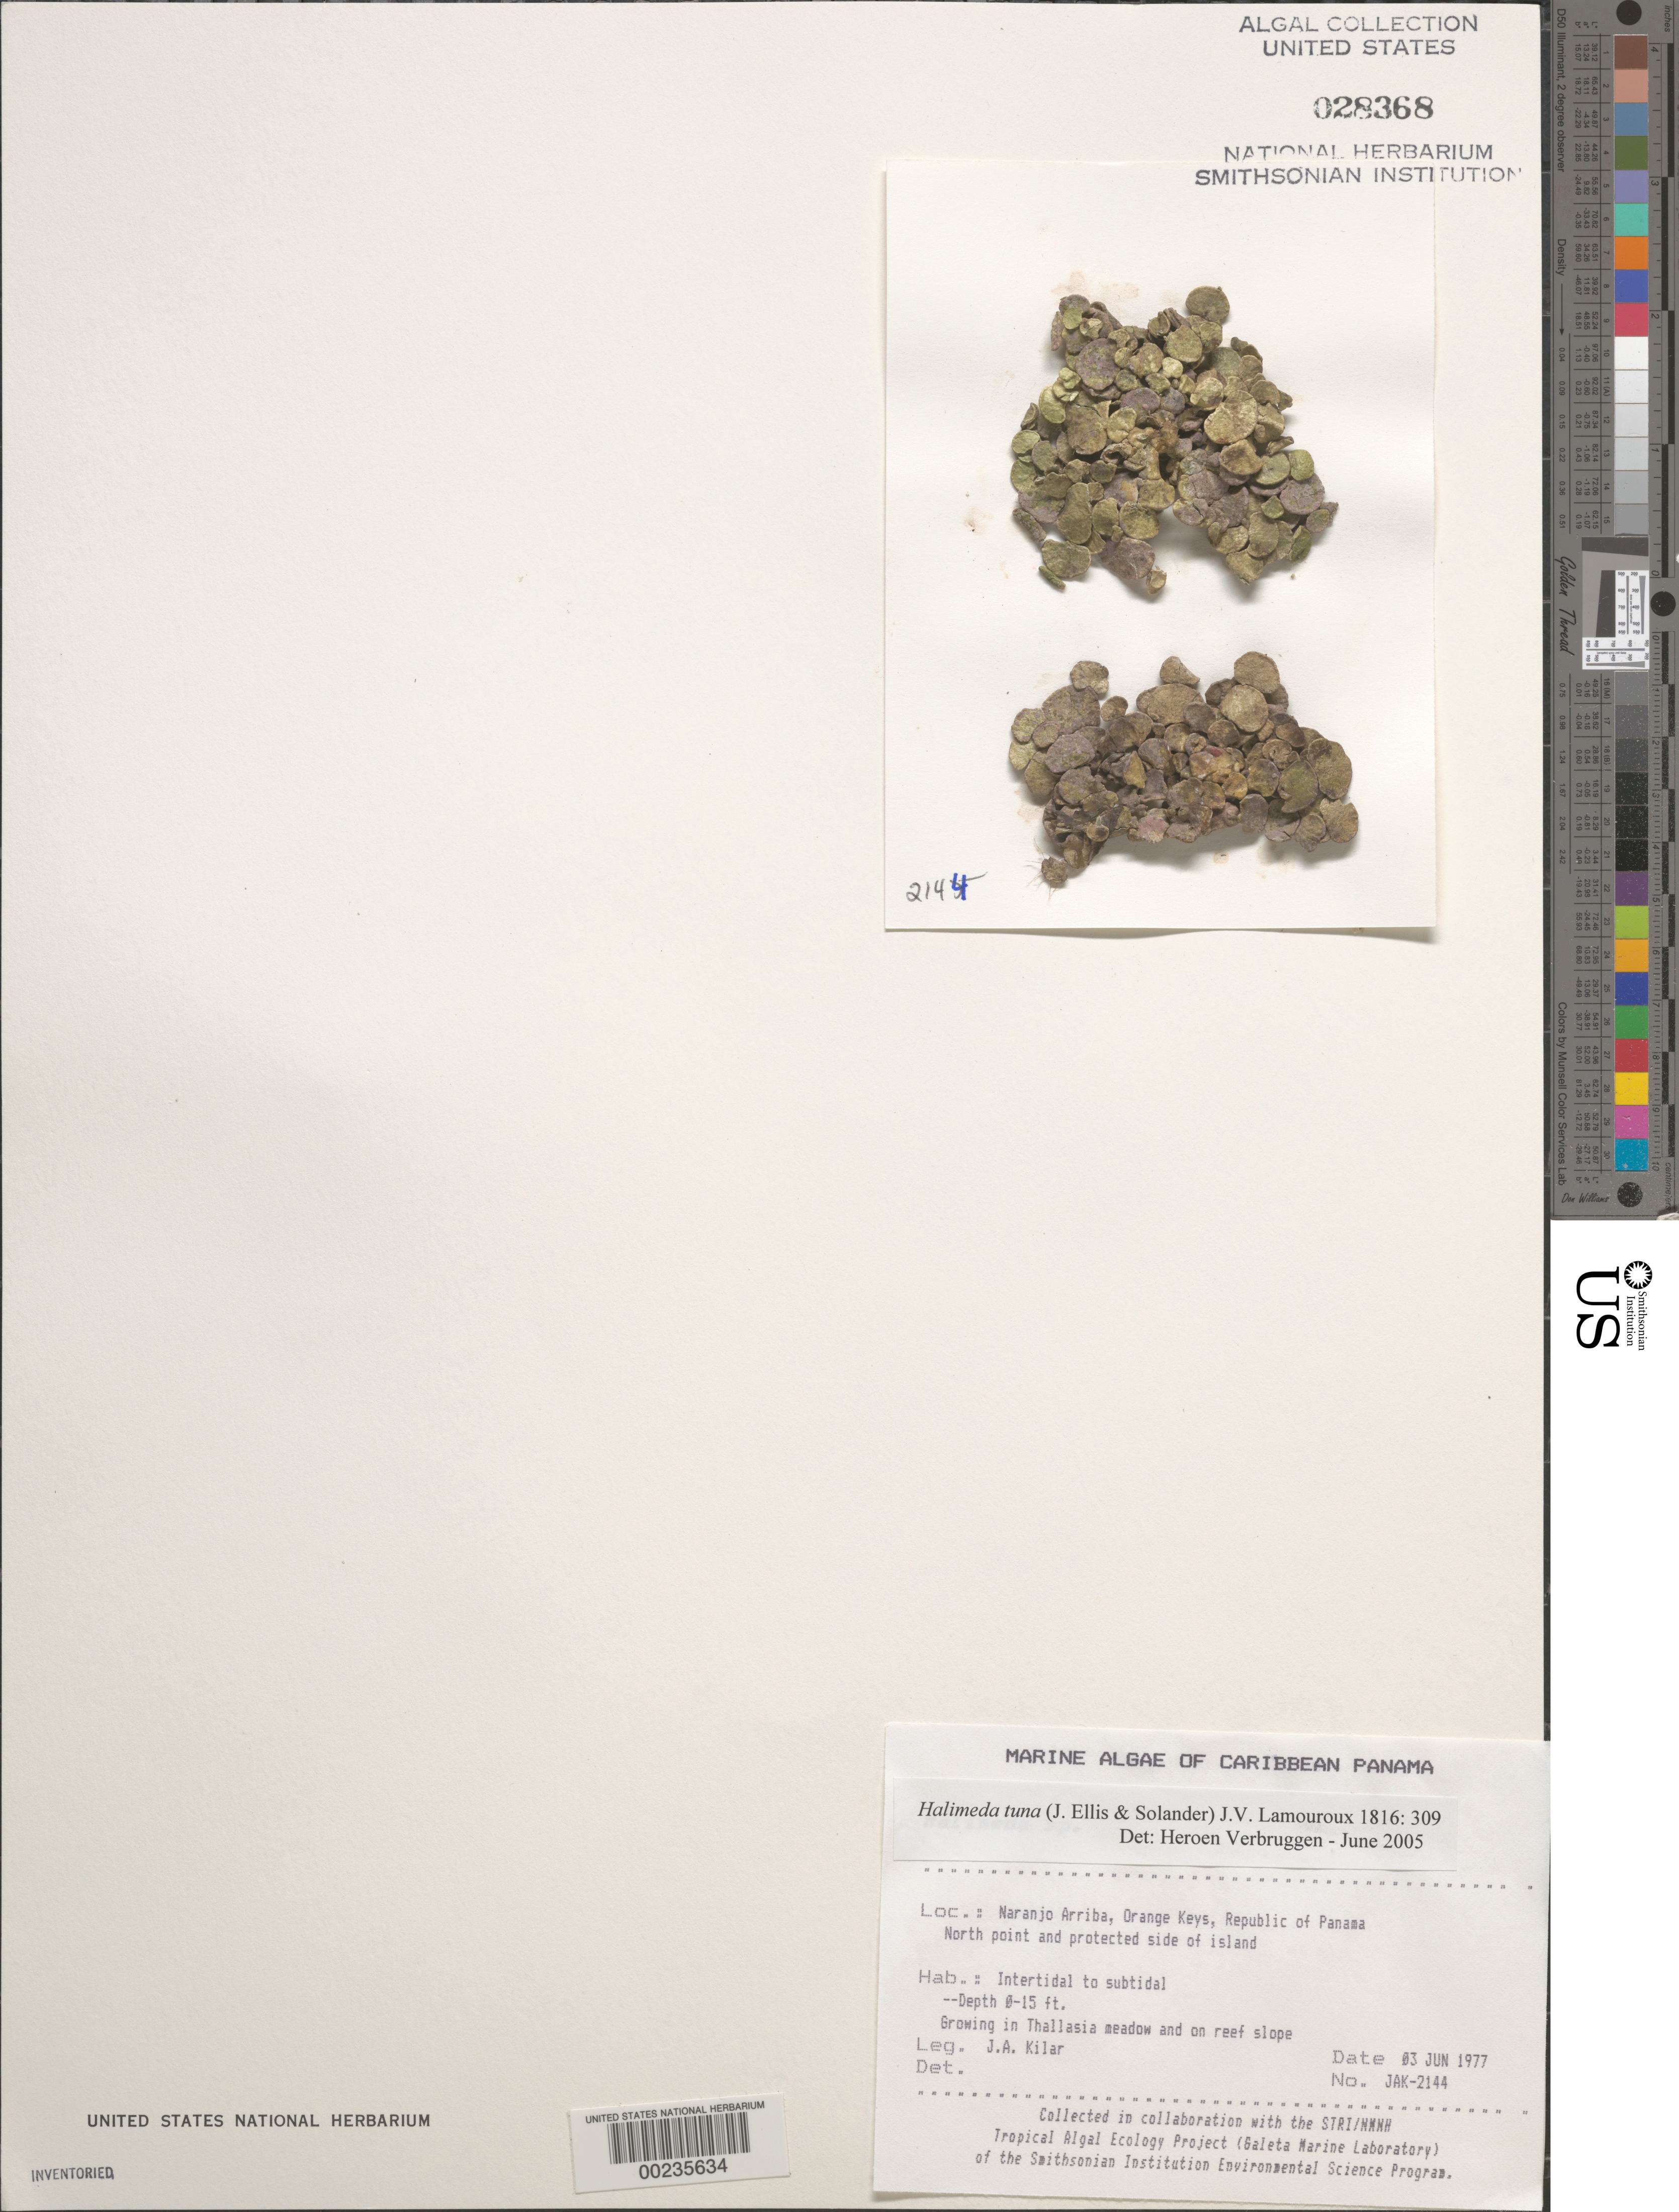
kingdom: Plantae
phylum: Chlorophyta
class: Ulvophyceae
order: Bryopsidales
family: Halimedaceae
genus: Halimeda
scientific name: Halimeda tuna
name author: (J. Ellis & Sol.) J.V.Lamouroux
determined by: Verbruggen, H.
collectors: J. A. Kilar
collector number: JAK-2144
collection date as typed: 03 Jun 1977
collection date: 1977-06-03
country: Panama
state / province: Colón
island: Naranjo Arriba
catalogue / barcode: US 28368